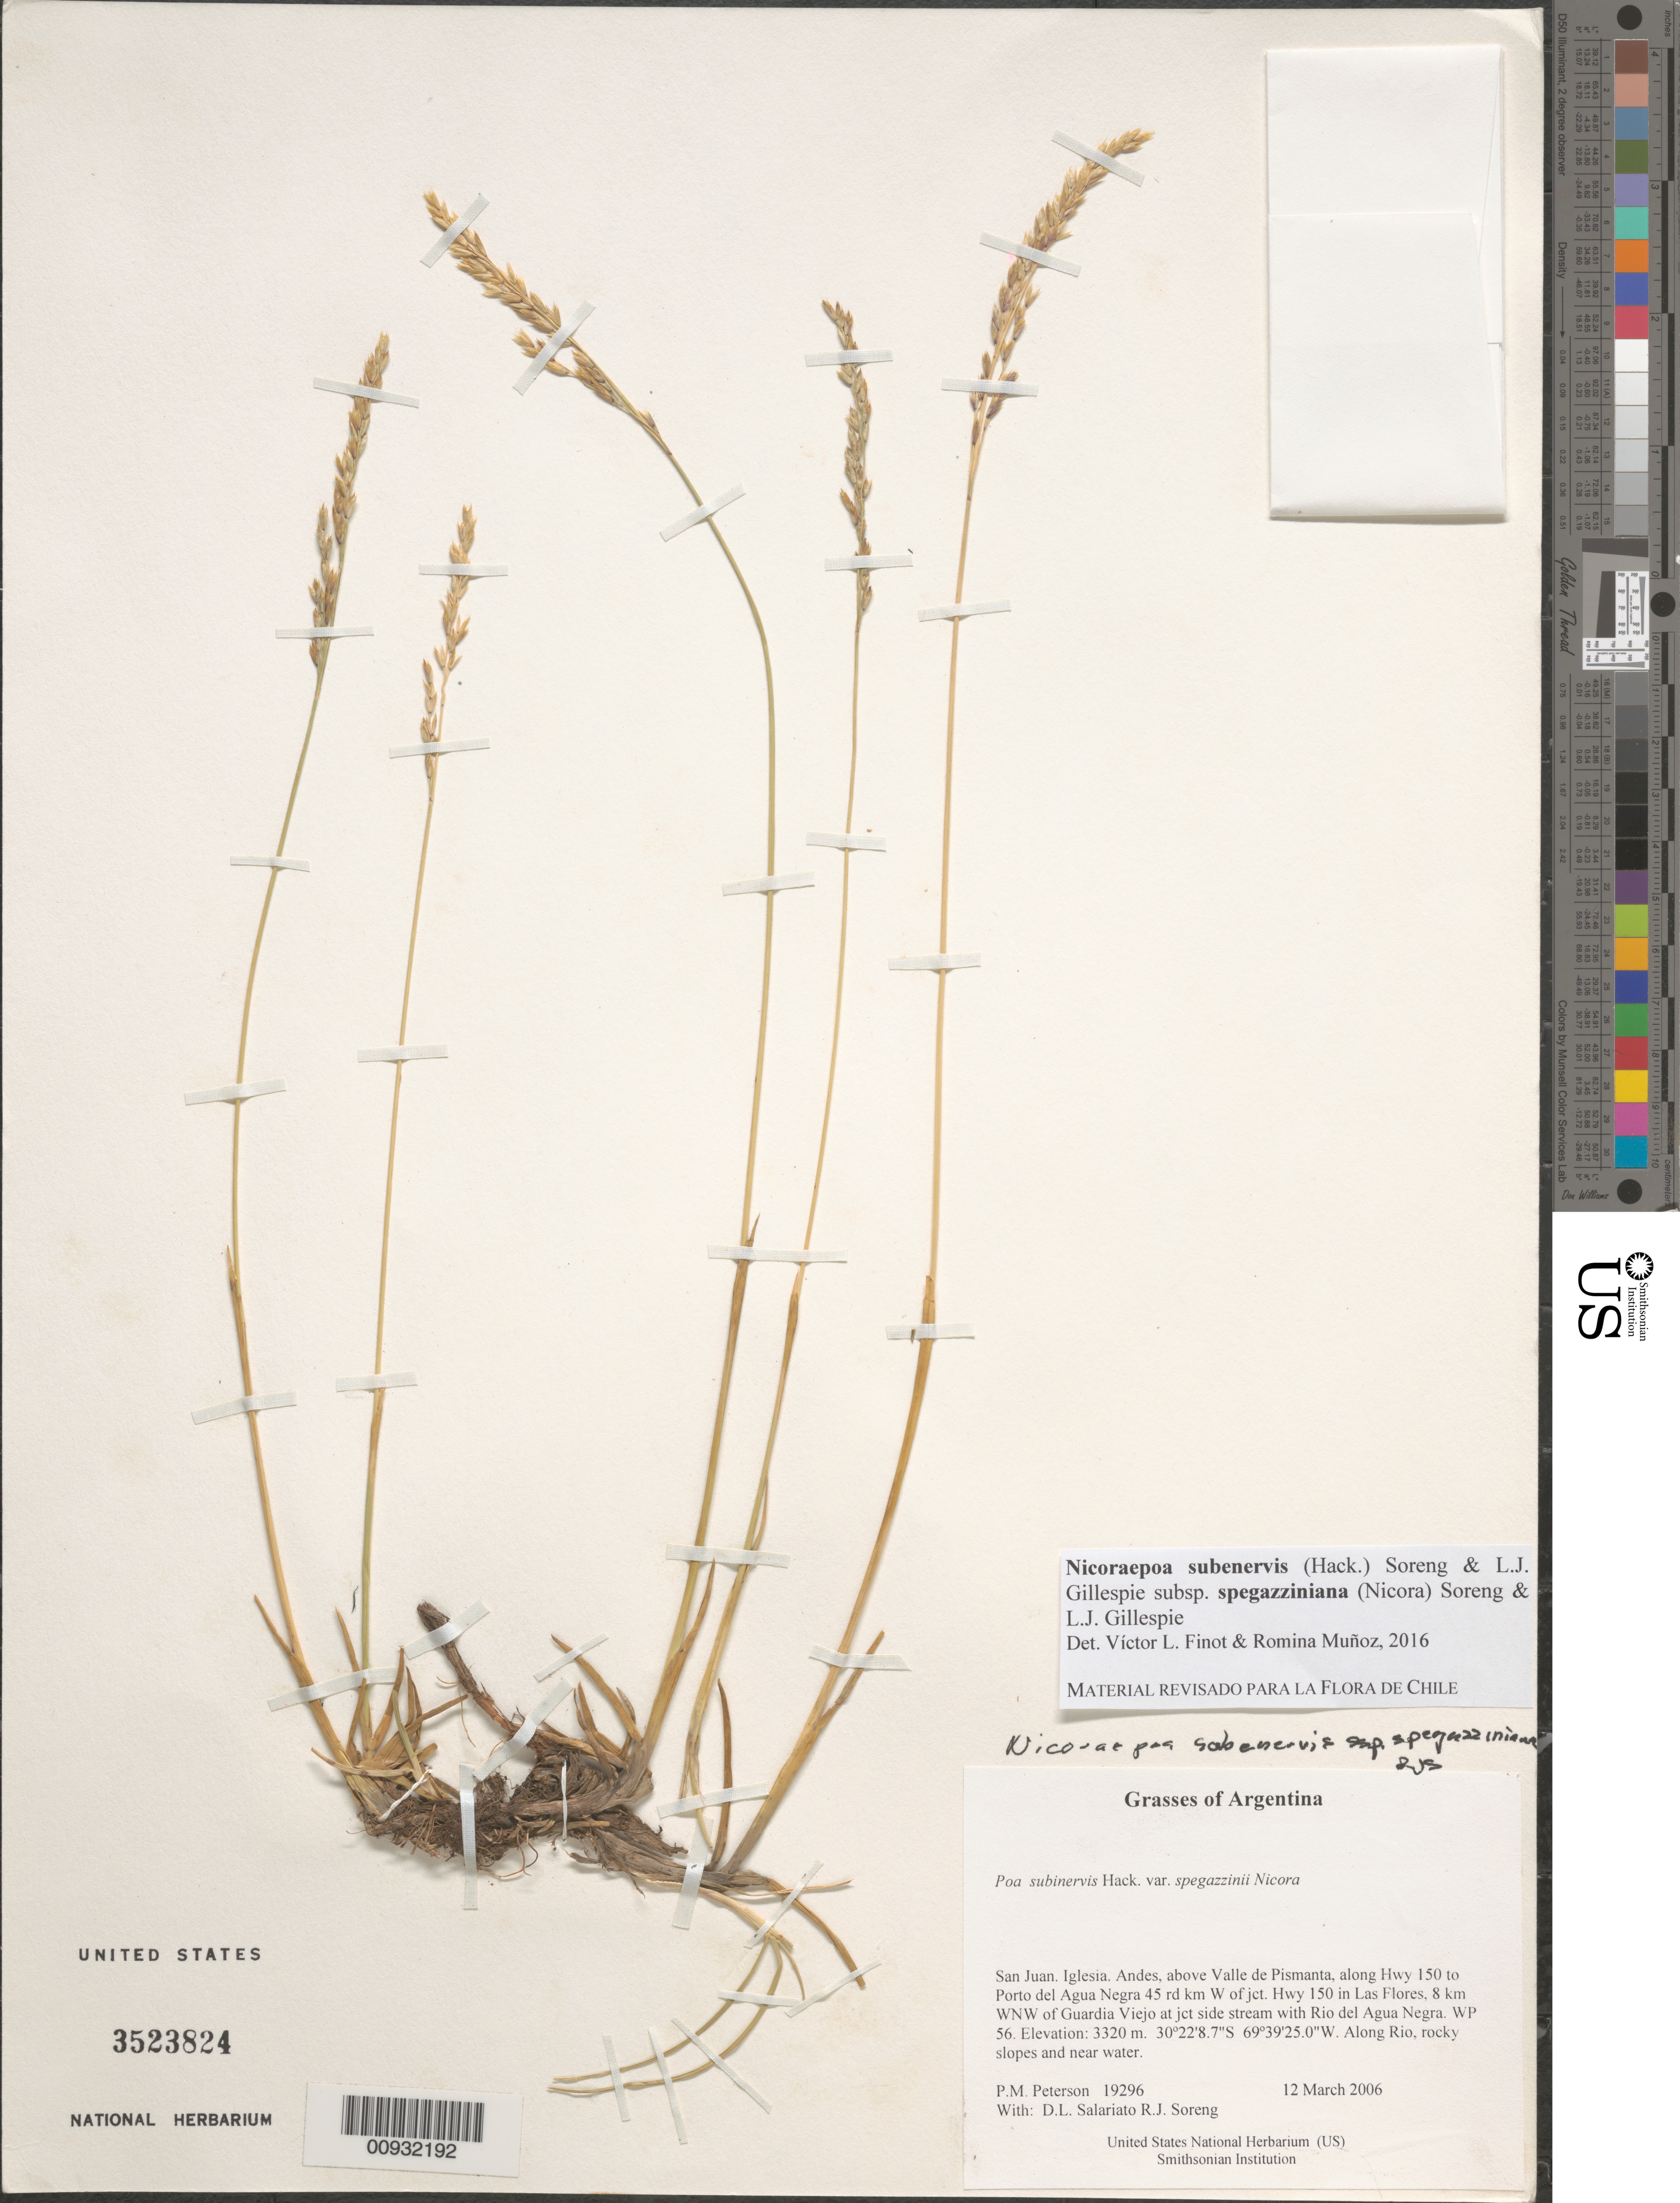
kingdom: Plantae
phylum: Tracheophyta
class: Liliopsida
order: Poales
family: Poaceae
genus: Nicoraepoa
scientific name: Nicoraepoa subenervis var. spegazzinii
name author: (Nicora) Soreng & L.J. Gillespie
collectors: P. M. Peterson, R. J. Soreng, D. Salariato & A. Panizza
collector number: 19296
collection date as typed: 12 Mar 2006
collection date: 2006-03-12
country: Argentina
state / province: San Juan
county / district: Iglesia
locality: Andes, above Valle de Pismanta, along Hwy 150 to Porto del Agua Negra 45 rd km W of jct. Hwy 150 in Las Flores, 8 km WNW of Guardia Viejo at jct side stream with Rio del Agua Negra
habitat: Along Rio, rocky slopes and near water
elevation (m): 3320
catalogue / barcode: US 3523824